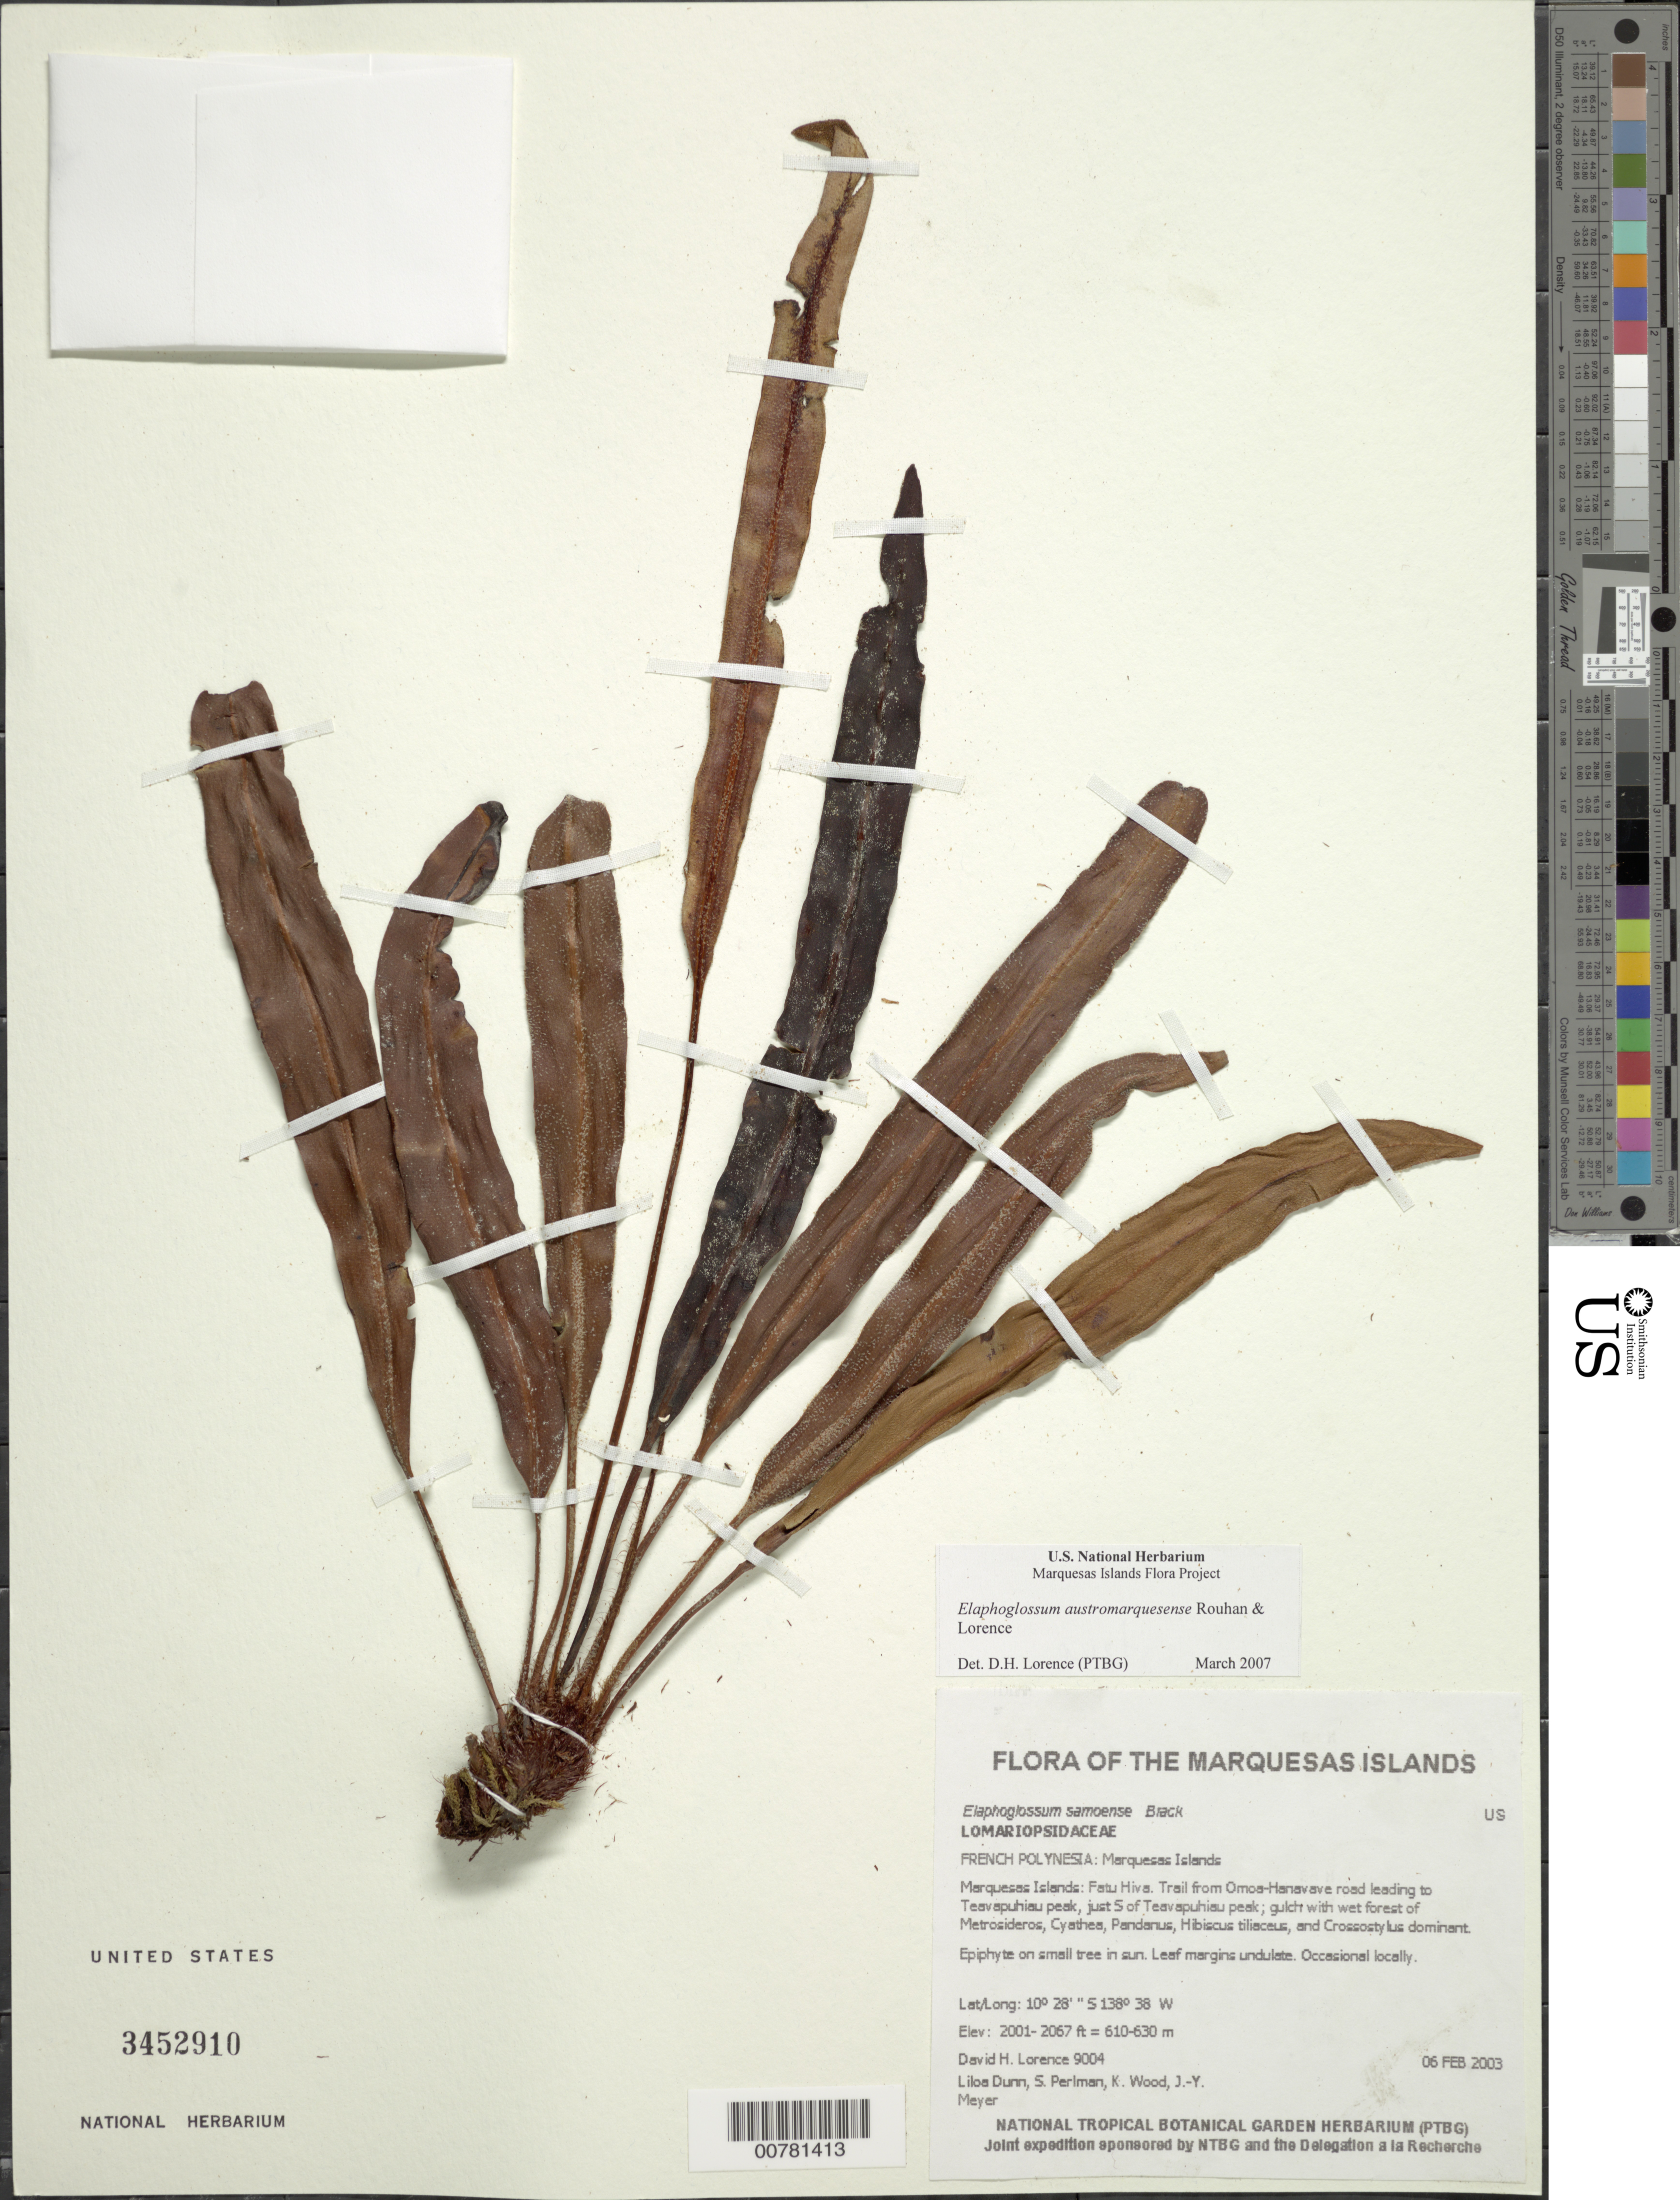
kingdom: Plantae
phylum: Tracheophyta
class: Polypodiopsida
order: Polypodiales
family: Dryopteridaceae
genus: Elaphoglossum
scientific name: Elaphoglossum austromarquesense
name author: Rouhan & Lorence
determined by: Lorence, David H., (PTBG), National Tropical Botanical Garden (UNITED STATES)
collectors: D. Lorence, L. Dunn, S. P. Perlman, K. R. Wood & J.-Y. Meyer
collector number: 9004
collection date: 2003-02-06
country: French Polynesia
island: Fatu Hiva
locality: Trail from Omoa-Hanavave road leading to Teavapuhiau peak, just S of Teavapuhiau peak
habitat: Gulch with wet forest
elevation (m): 610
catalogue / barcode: US 3452910